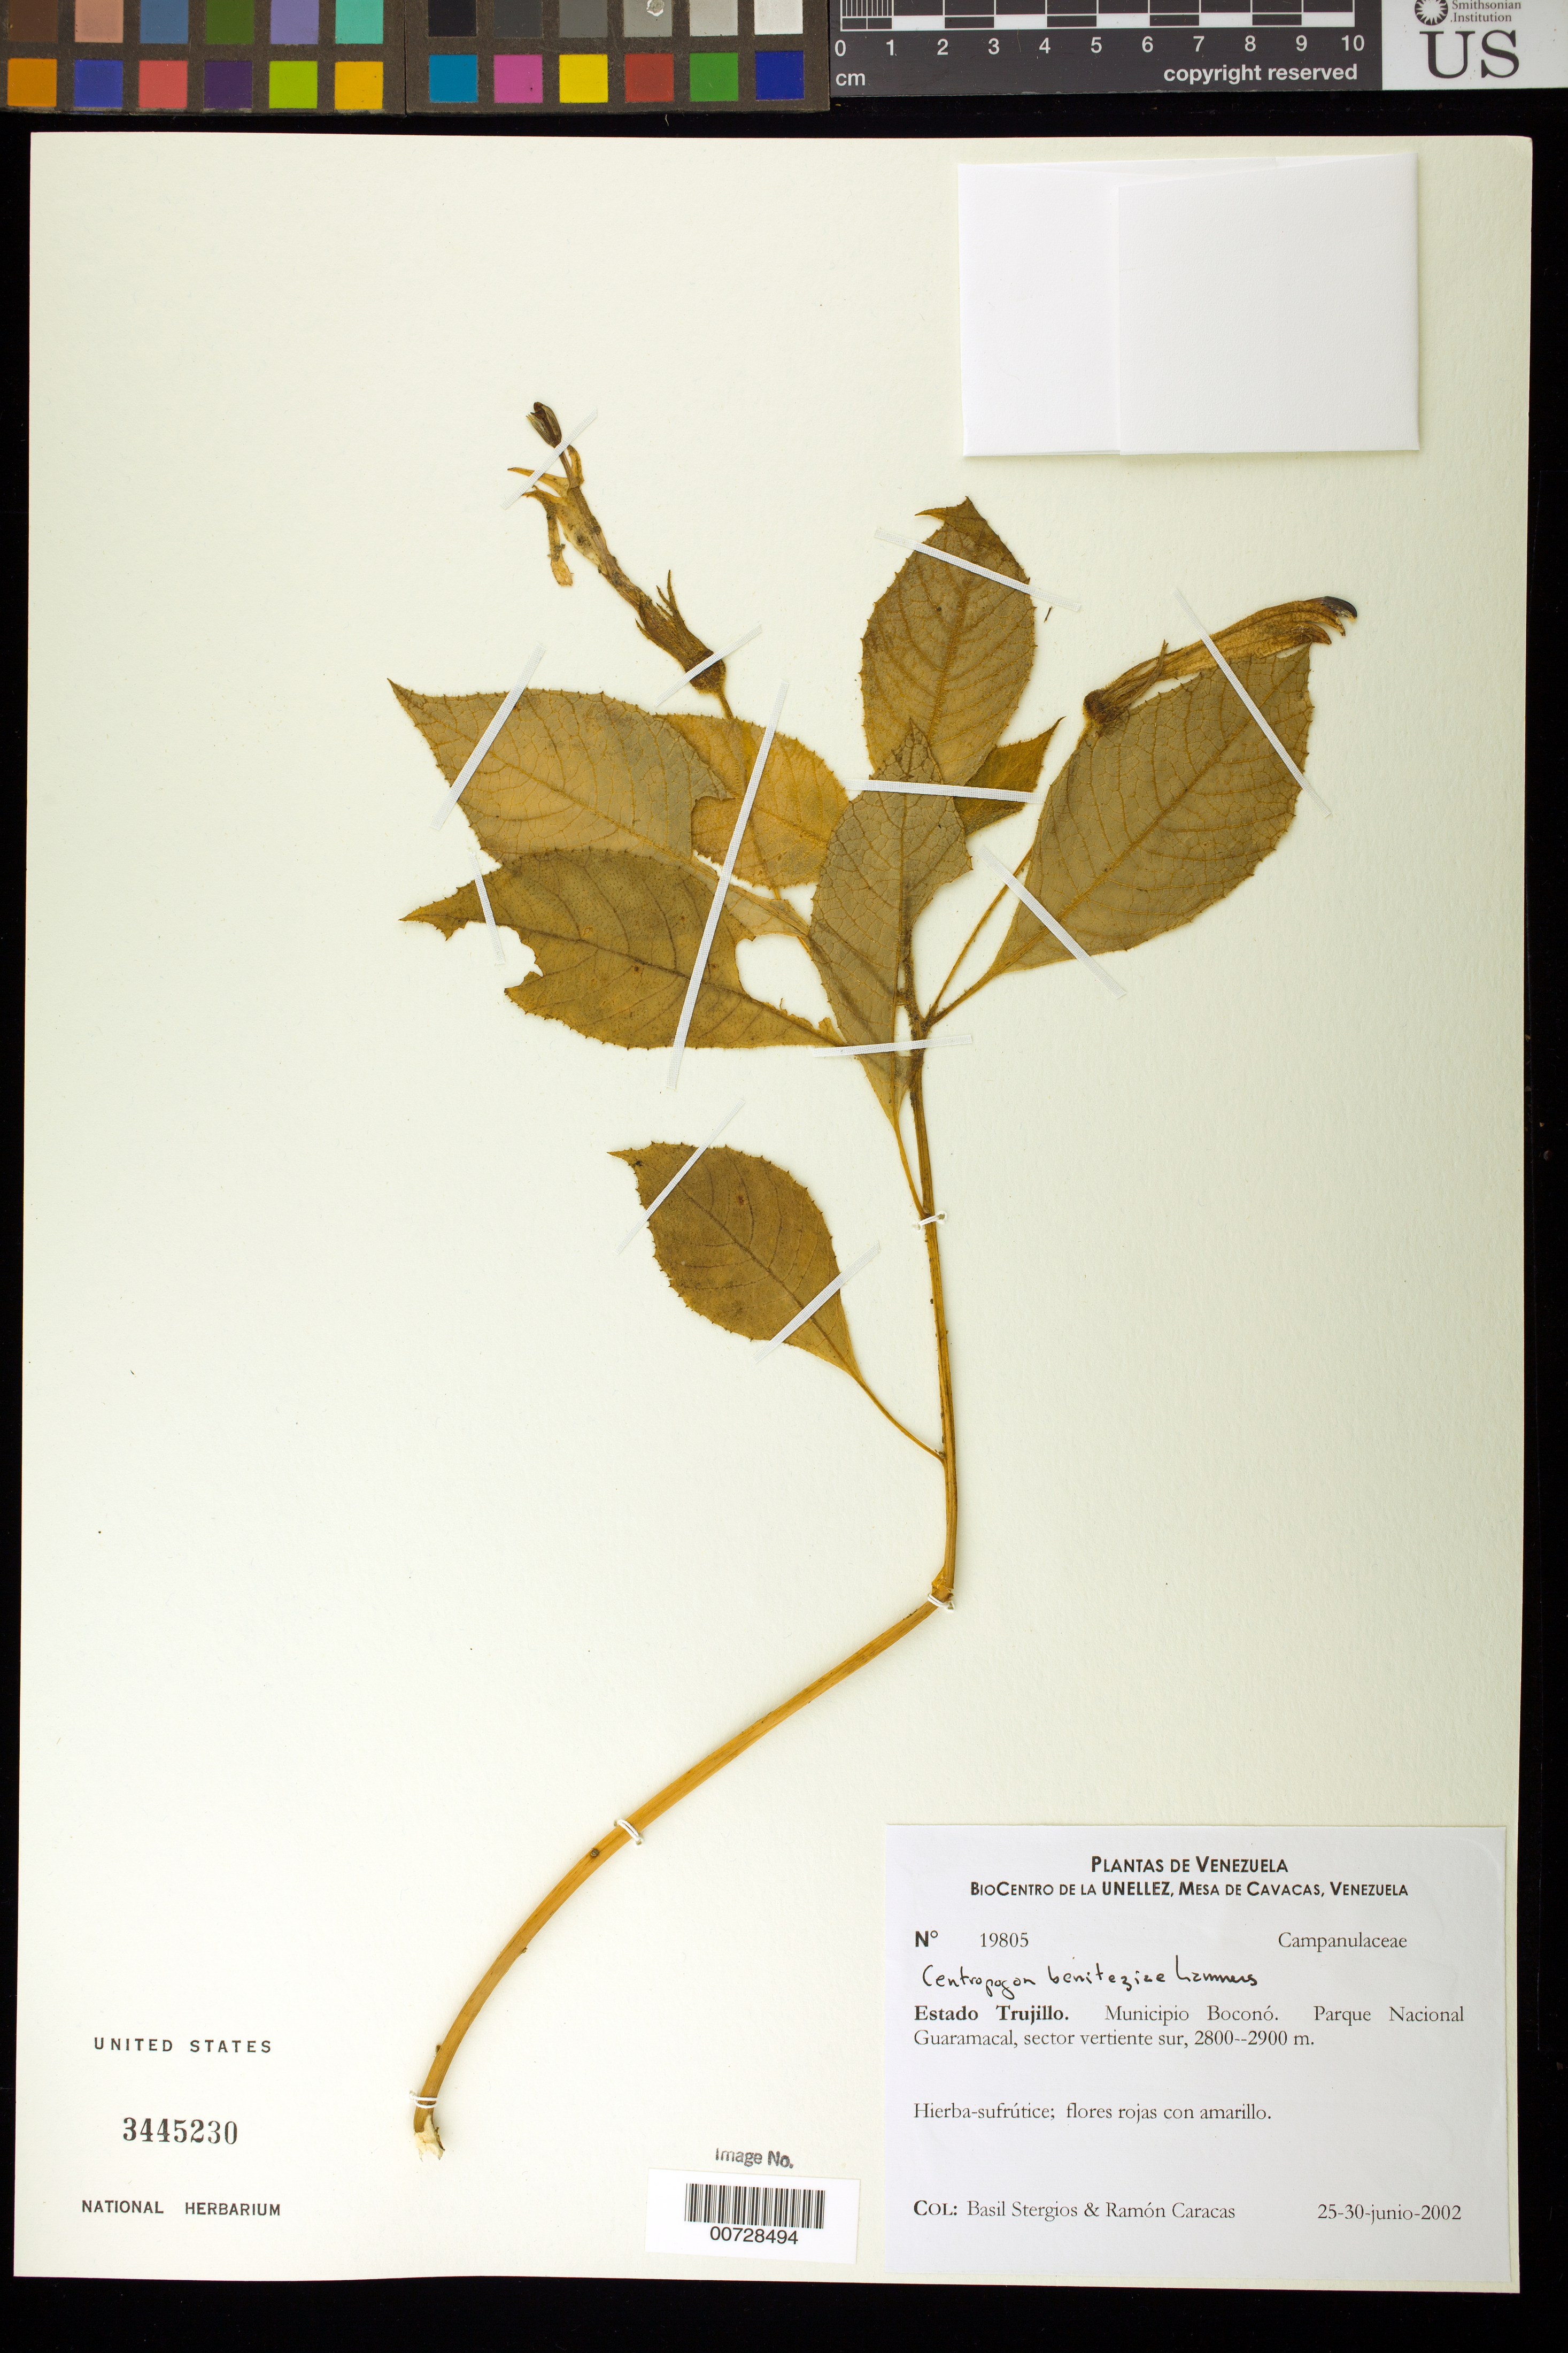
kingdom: Plantae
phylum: Tracheophyta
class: Magnoliopsida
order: Asterales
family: Campanulaceae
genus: Centropogon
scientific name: Centropogon beniteziae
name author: Lammers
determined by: Dorr, L. J., (BOT), Smithsonian Institution - National Museum of Natural History (UNITED STATES)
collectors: B. G. Stergios & R. Caracas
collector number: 19805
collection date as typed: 25 Jun 2002 to 30 Jun 2002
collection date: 2002-06-25/2002-06-30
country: Venezuela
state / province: Trujillo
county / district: Boconó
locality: Parque Nacional Guaramacal, vertiente sur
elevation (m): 2800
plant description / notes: PORT, US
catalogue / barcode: US 3445230